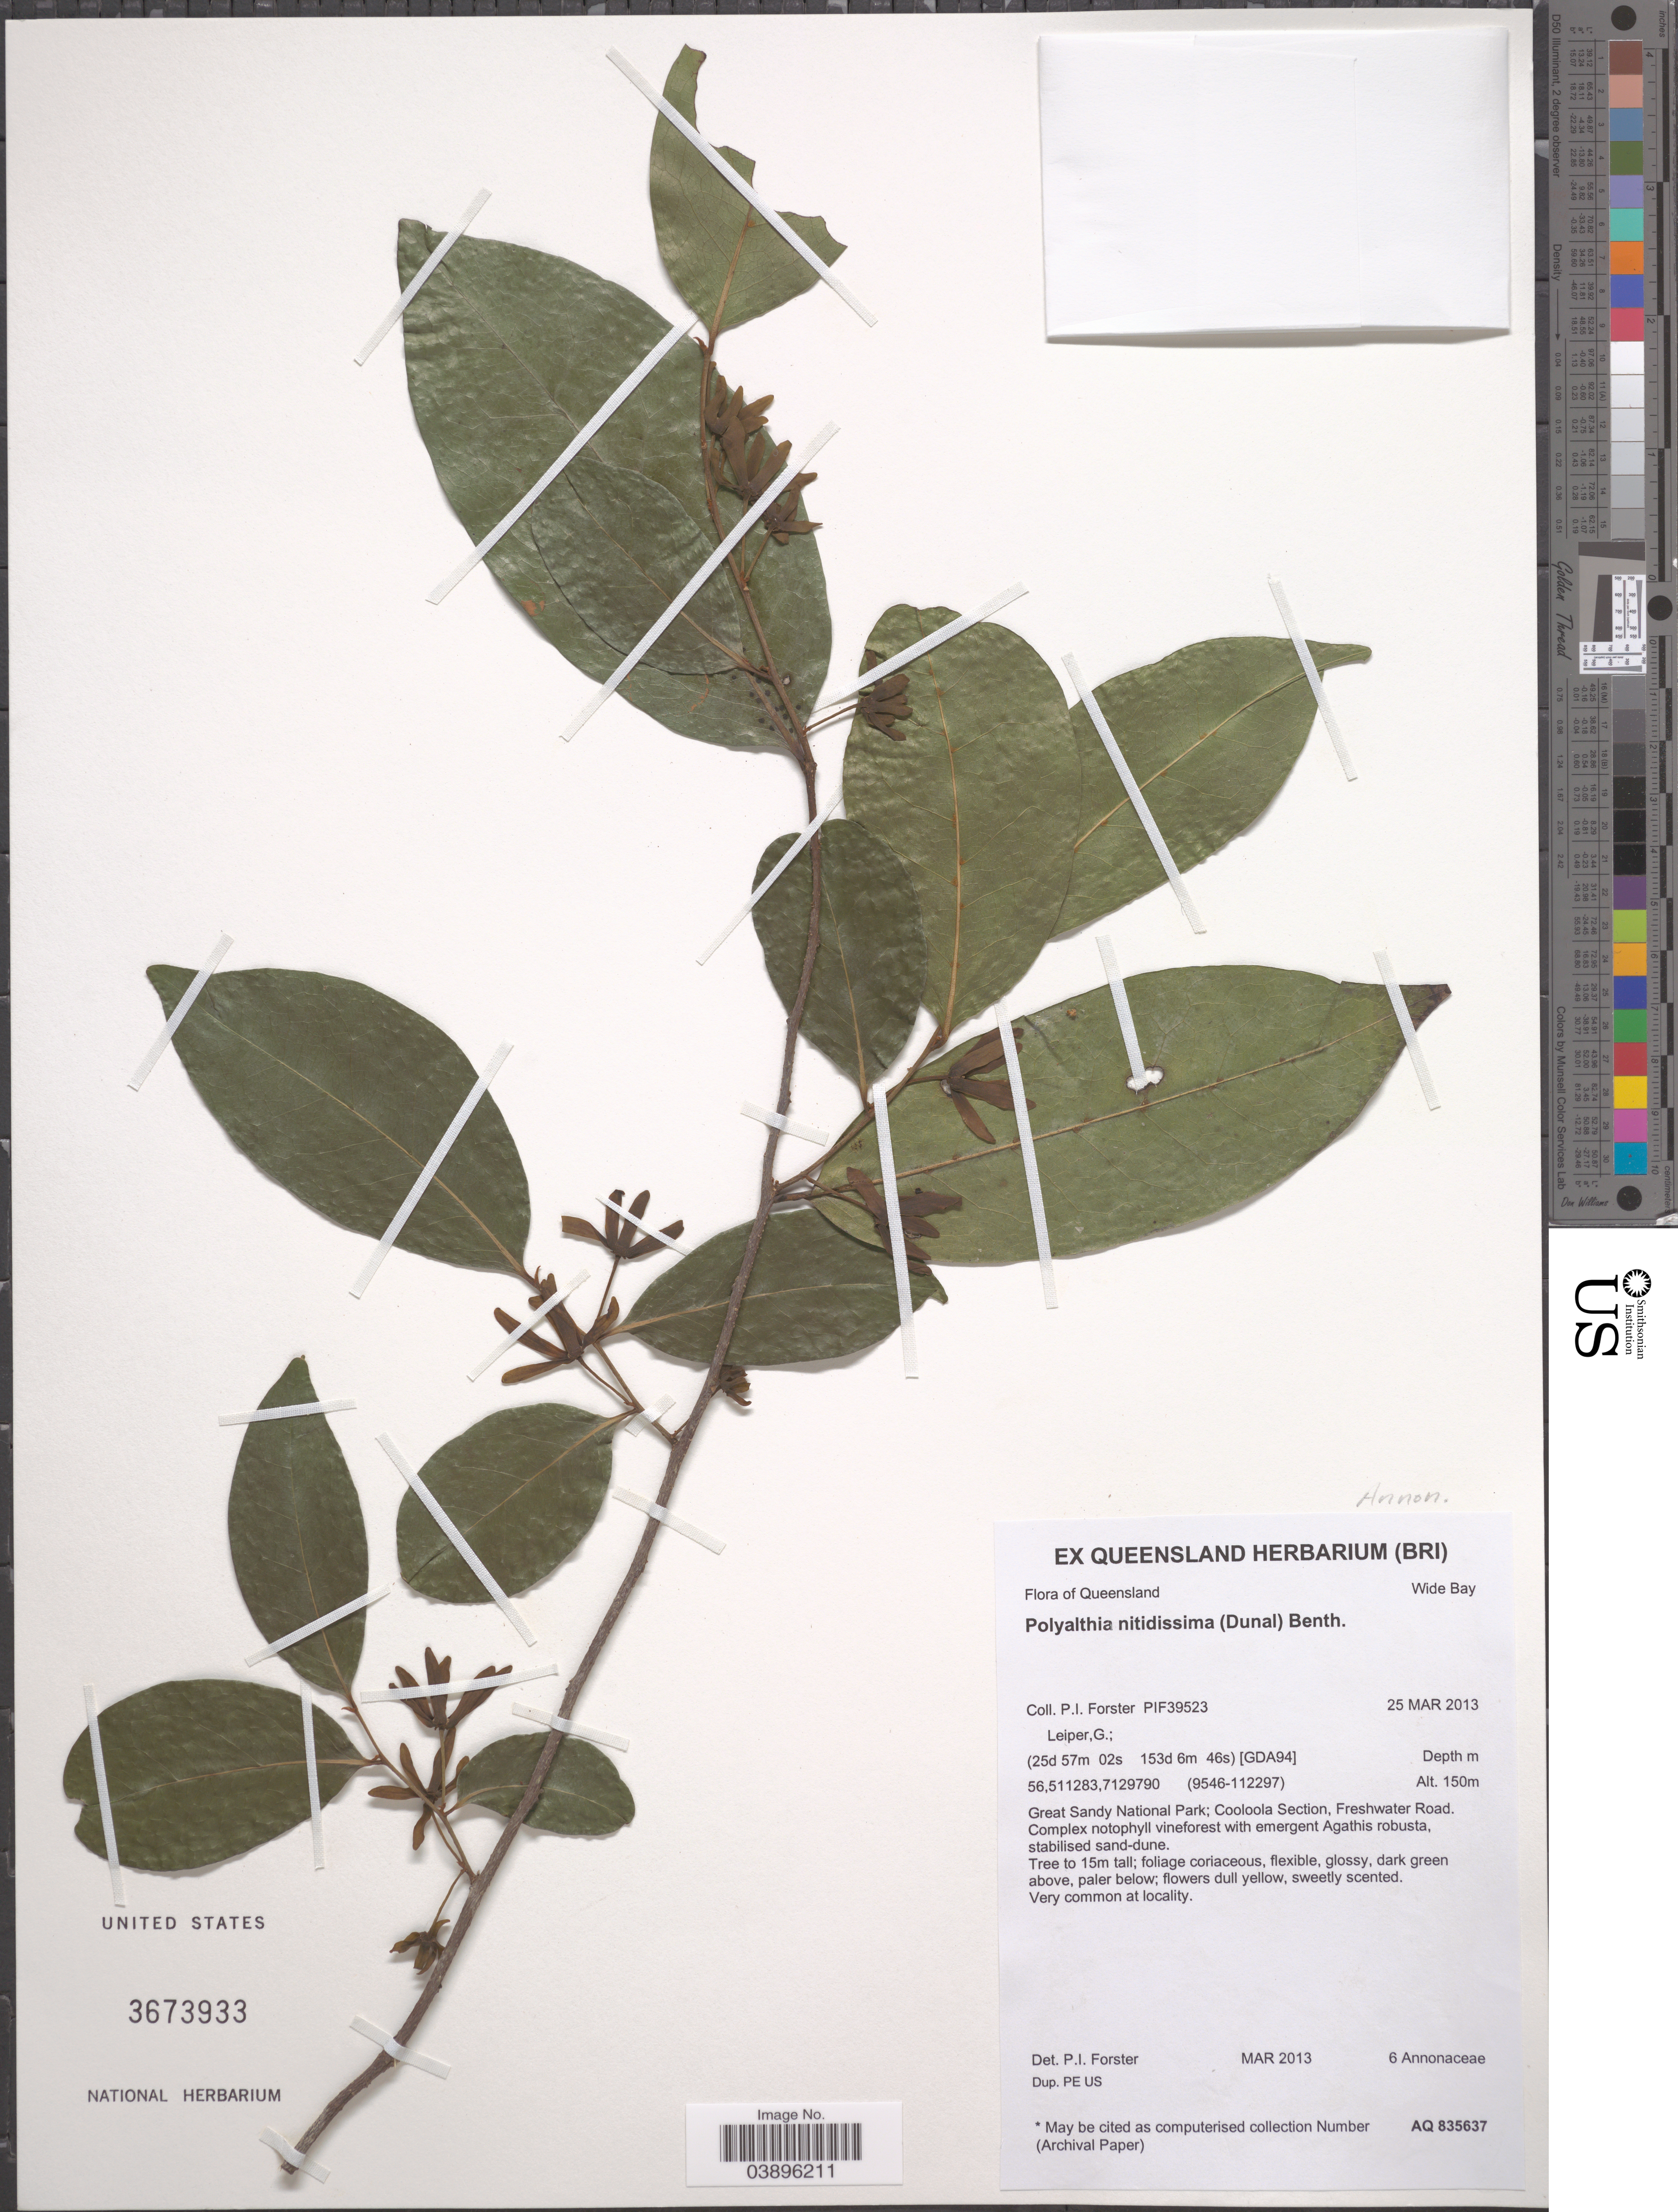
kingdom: Plantae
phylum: Tracheophyta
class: Magnoliopsida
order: Magnoliales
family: Annonaceae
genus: Polyalthia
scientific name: Polyalthia nitidissima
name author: Benth.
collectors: P. Forster & G. Leiper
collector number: PIF39523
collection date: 2013-03-25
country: Australia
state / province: Queensland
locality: Wide Bay. Great Sandy National Park; Cooloola Section, Freshwater Road.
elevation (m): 150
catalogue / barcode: US 3673933